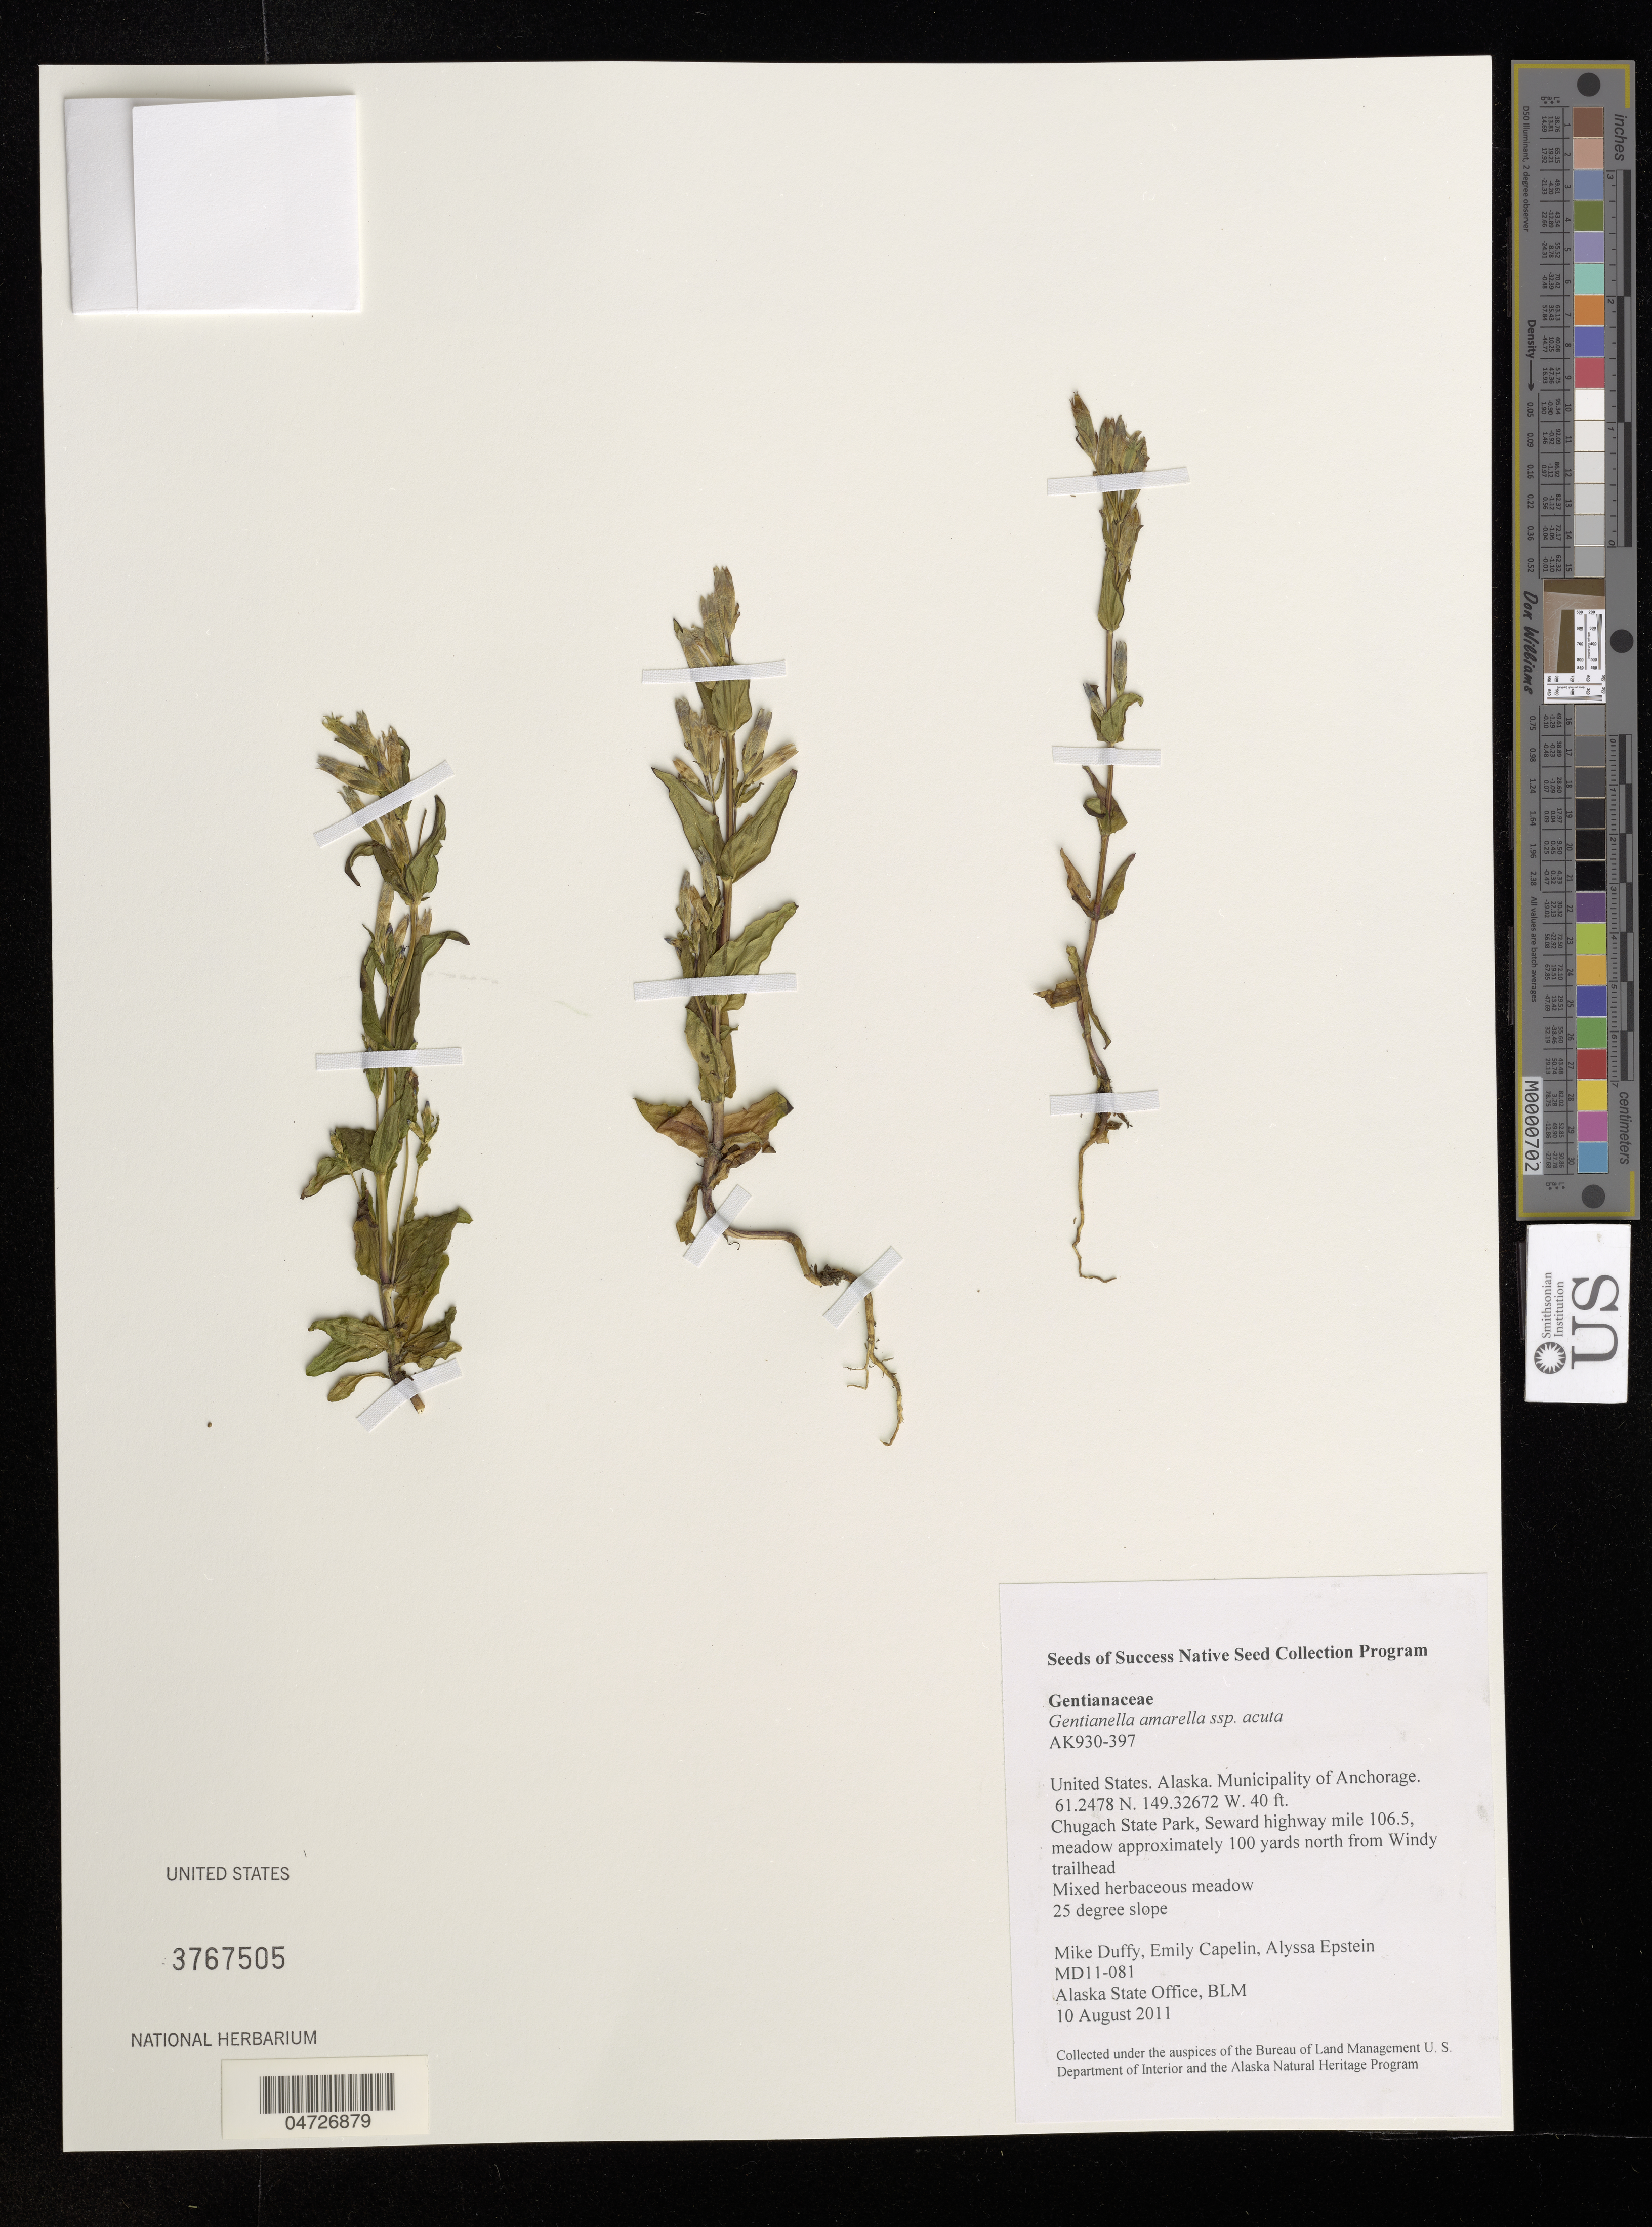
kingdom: Plantae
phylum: Tracheophyta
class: Magnoliopsida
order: Gentianales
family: Gentianaceae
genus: Gentianella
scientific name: Gentianella amarella subsp. acuta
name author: (Michx.) J.M. Gillett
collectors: M. Duffy, E. Capelin & A. Epstein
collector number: MD11-081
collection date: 2011-08-10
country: United States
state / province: Alaska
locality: Municipality of Anchorage. Chugach State Park, Seward highway mile 106.5, meadow approximately 100 yards north from Windy trailhead.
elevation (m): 12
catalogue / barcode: US 3767505